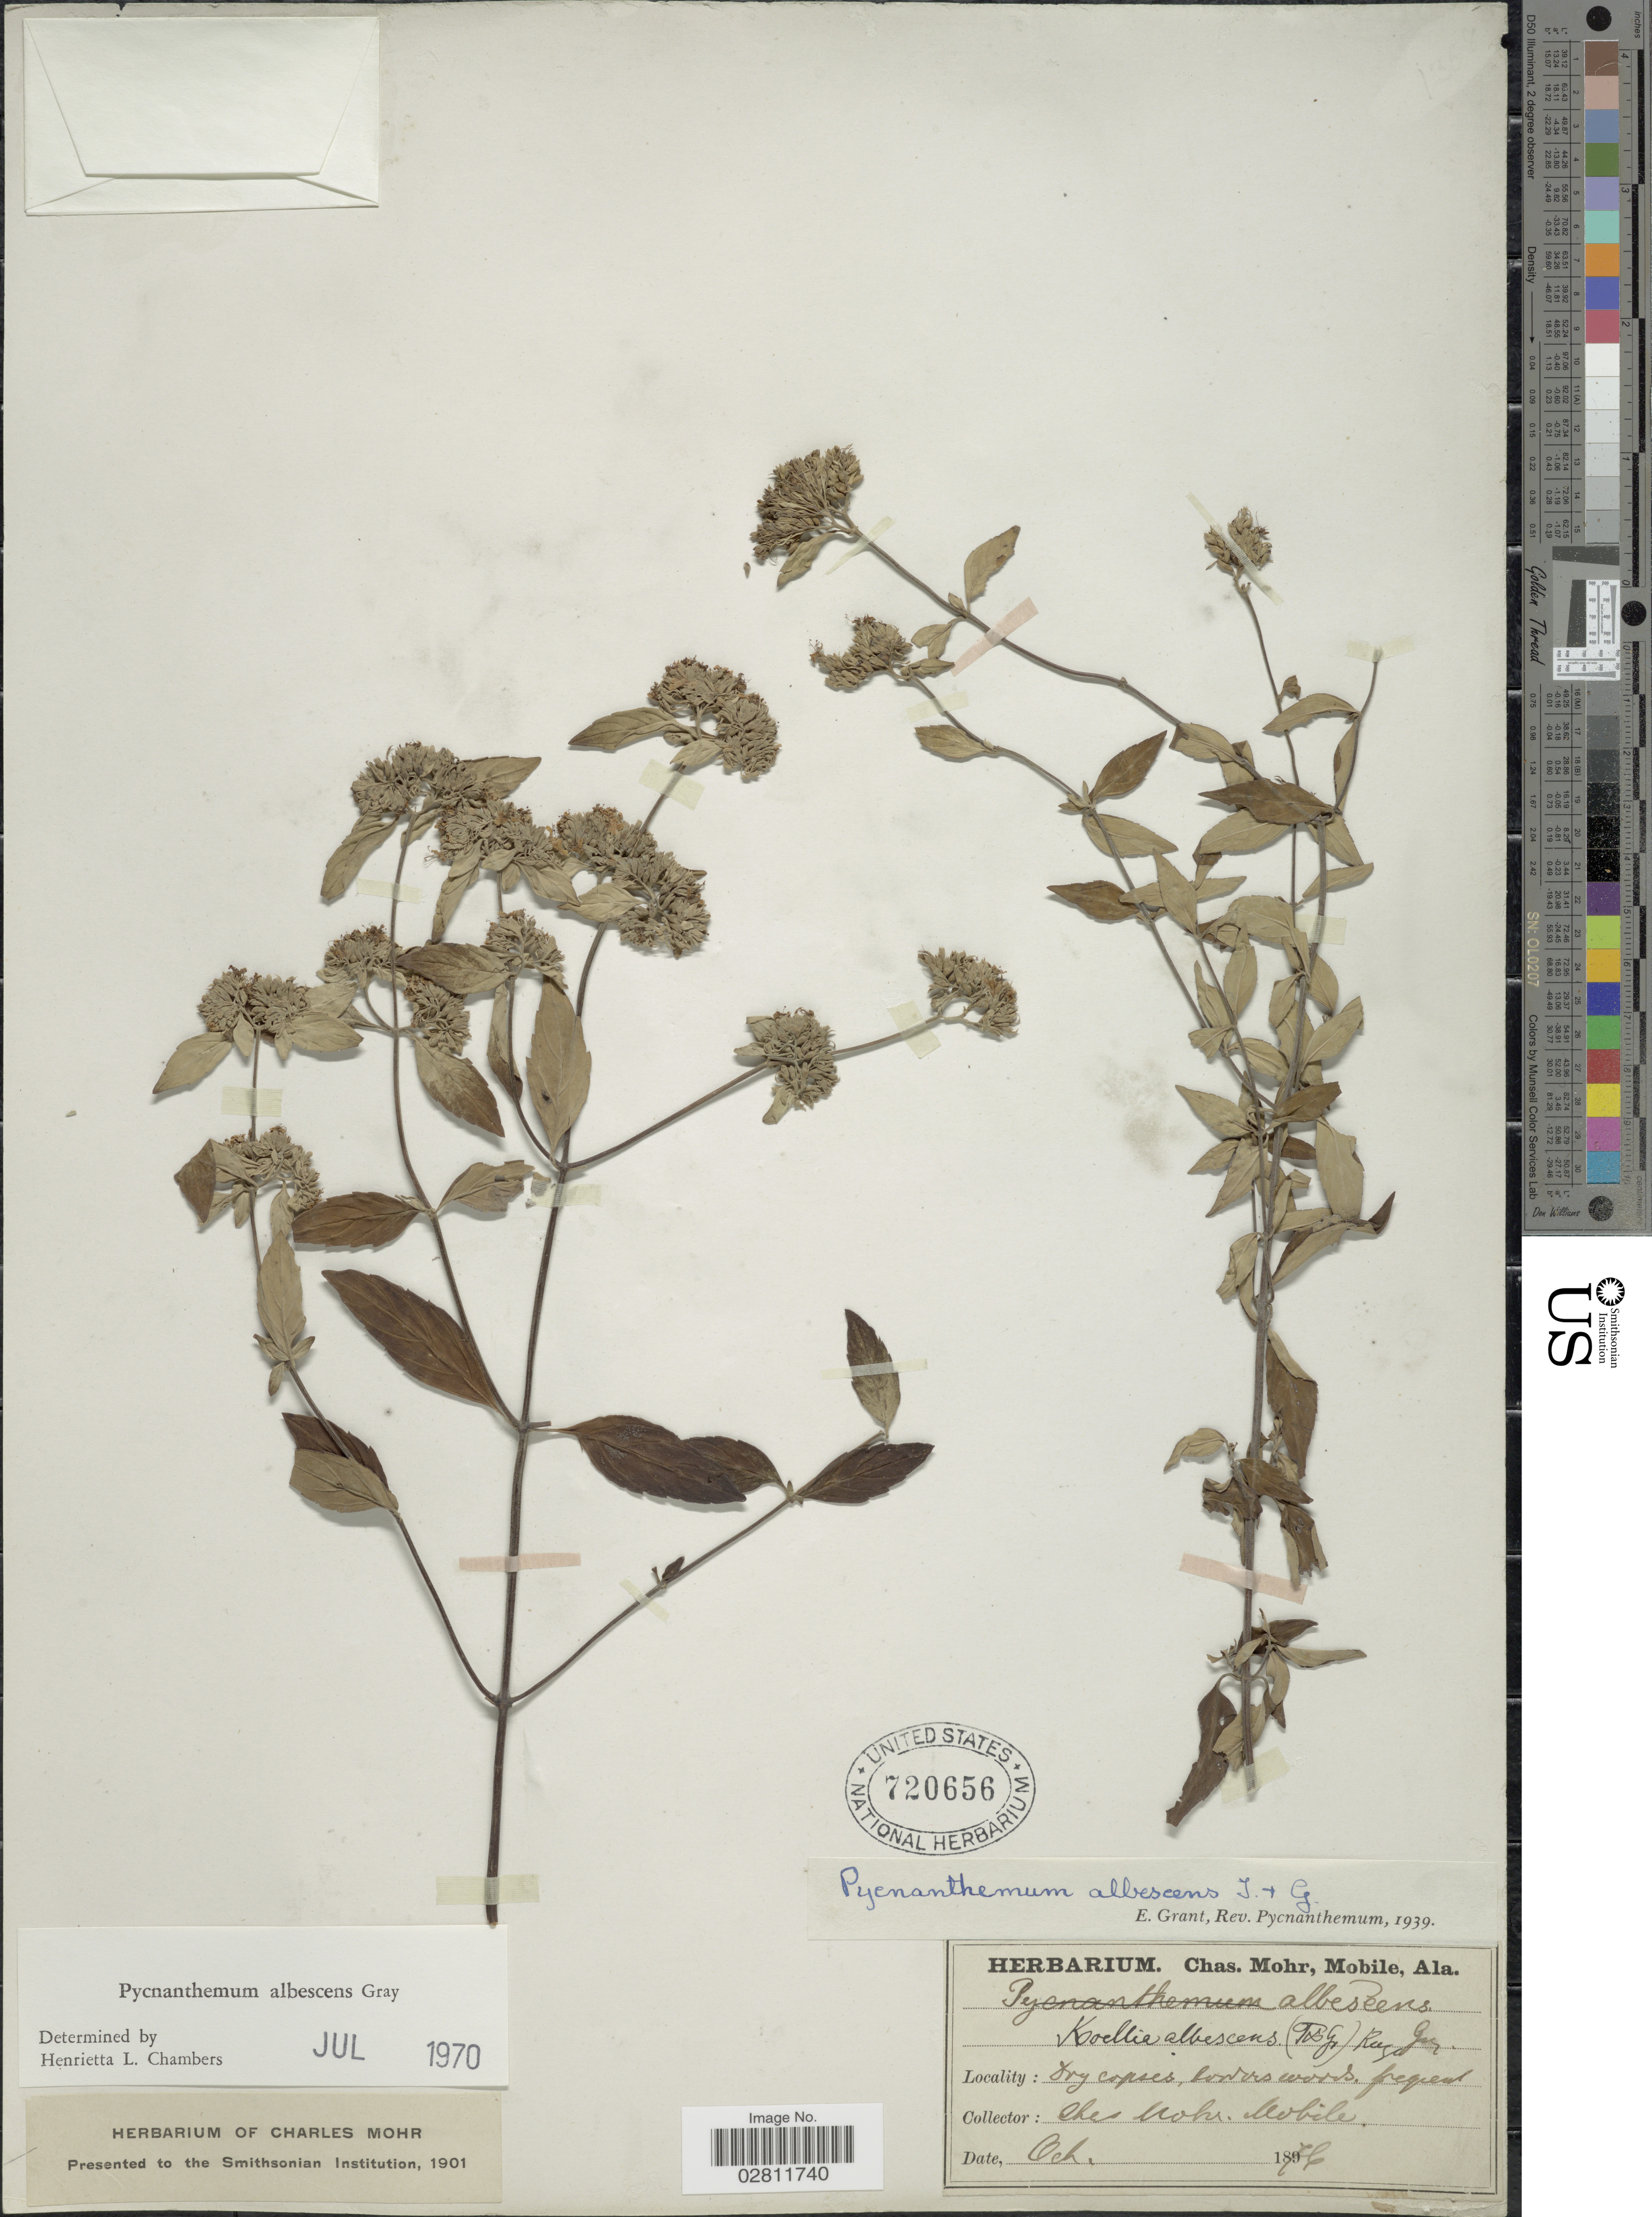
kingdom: Plantae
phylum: Tracheophyta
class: Magnoliopsida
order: Lamiales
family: Lamiaceae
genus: Pycnanthemum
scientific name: Pycnanthemum albescens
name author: Torr. & A. Gray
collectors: Mohr, C. T. (herbarium)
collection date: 1876-10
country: United States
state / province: Alabama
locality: Mobile.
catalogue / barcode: US 720656